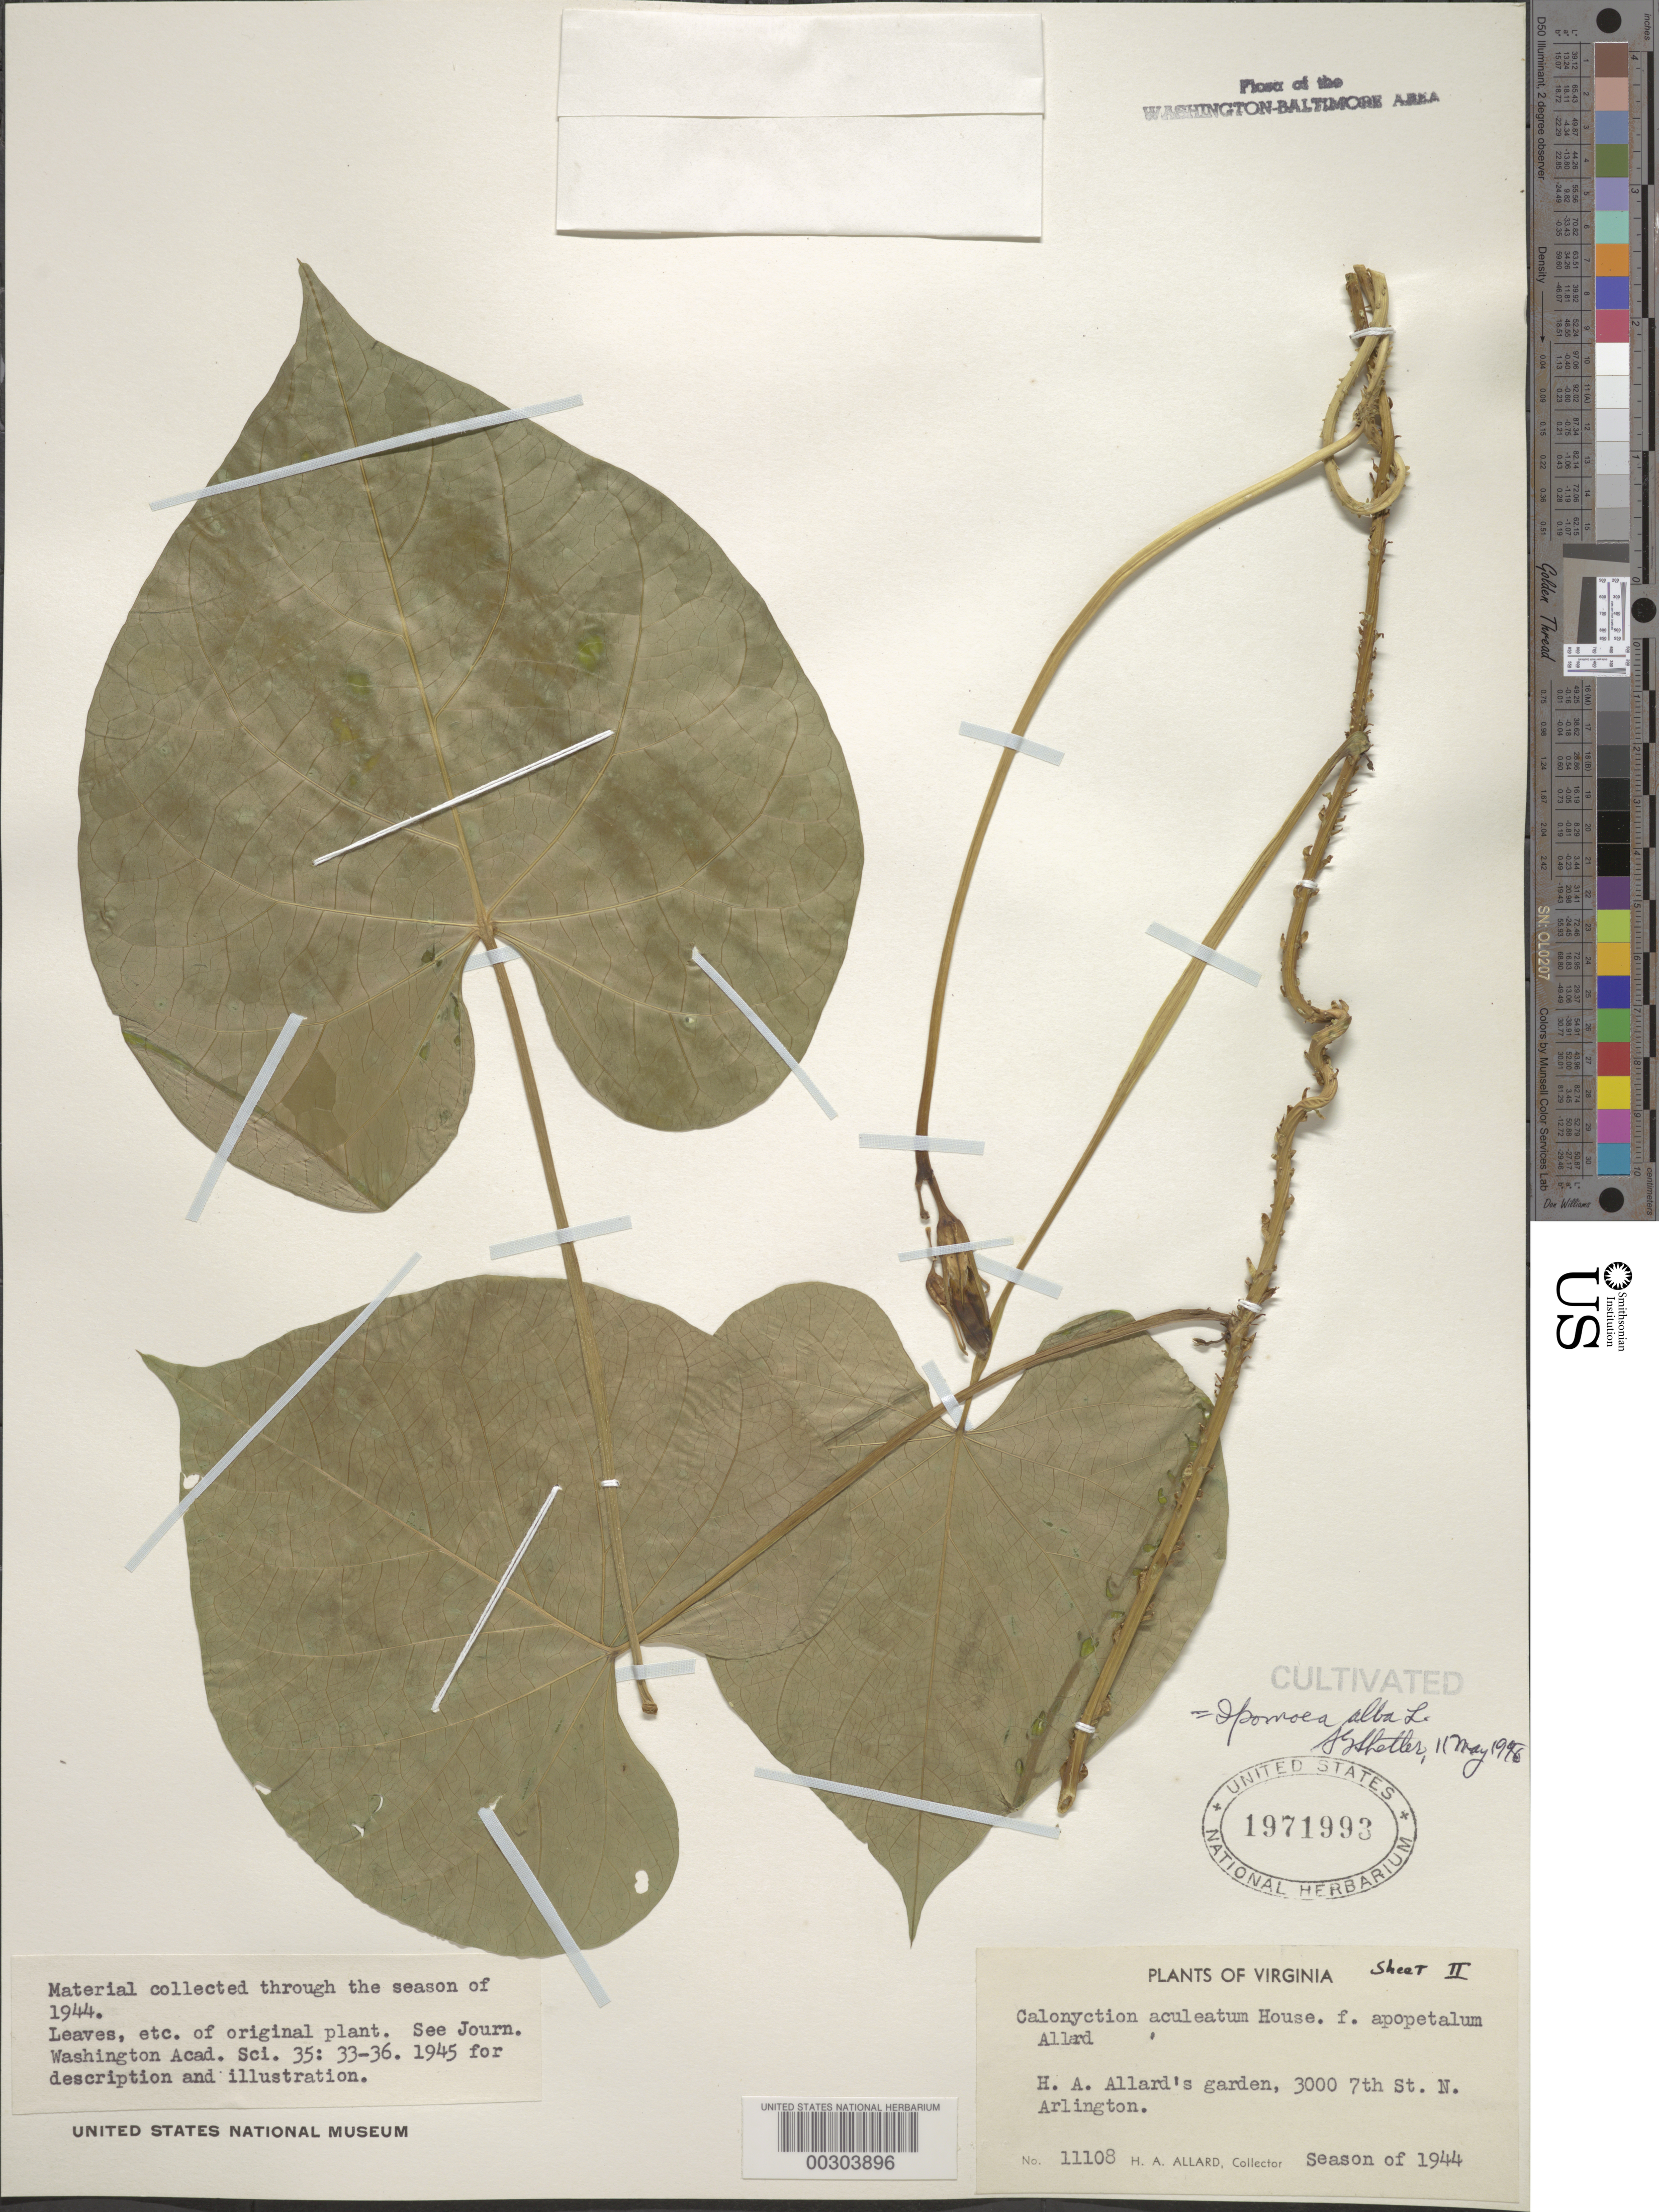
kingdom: Plantae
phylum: Tracheophyta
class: Magnoliopsida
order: Solanales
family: Convolvulaceae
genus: Ipomoea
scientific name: Ipomoea alba L.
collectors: H. A. Allard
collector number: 11108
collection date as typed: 1944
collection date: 1944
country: United States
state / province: Virginia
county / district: Arlington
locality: Arlington, 3000 7th St N, H.A. Allard's garden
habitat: Garden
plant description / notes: Same collection number as type of Calonyction aculeatum f. apopetalum Allard; surely original material but not labeled as type and possibly not collected on same date as type gathering.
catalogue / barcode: US 1971993